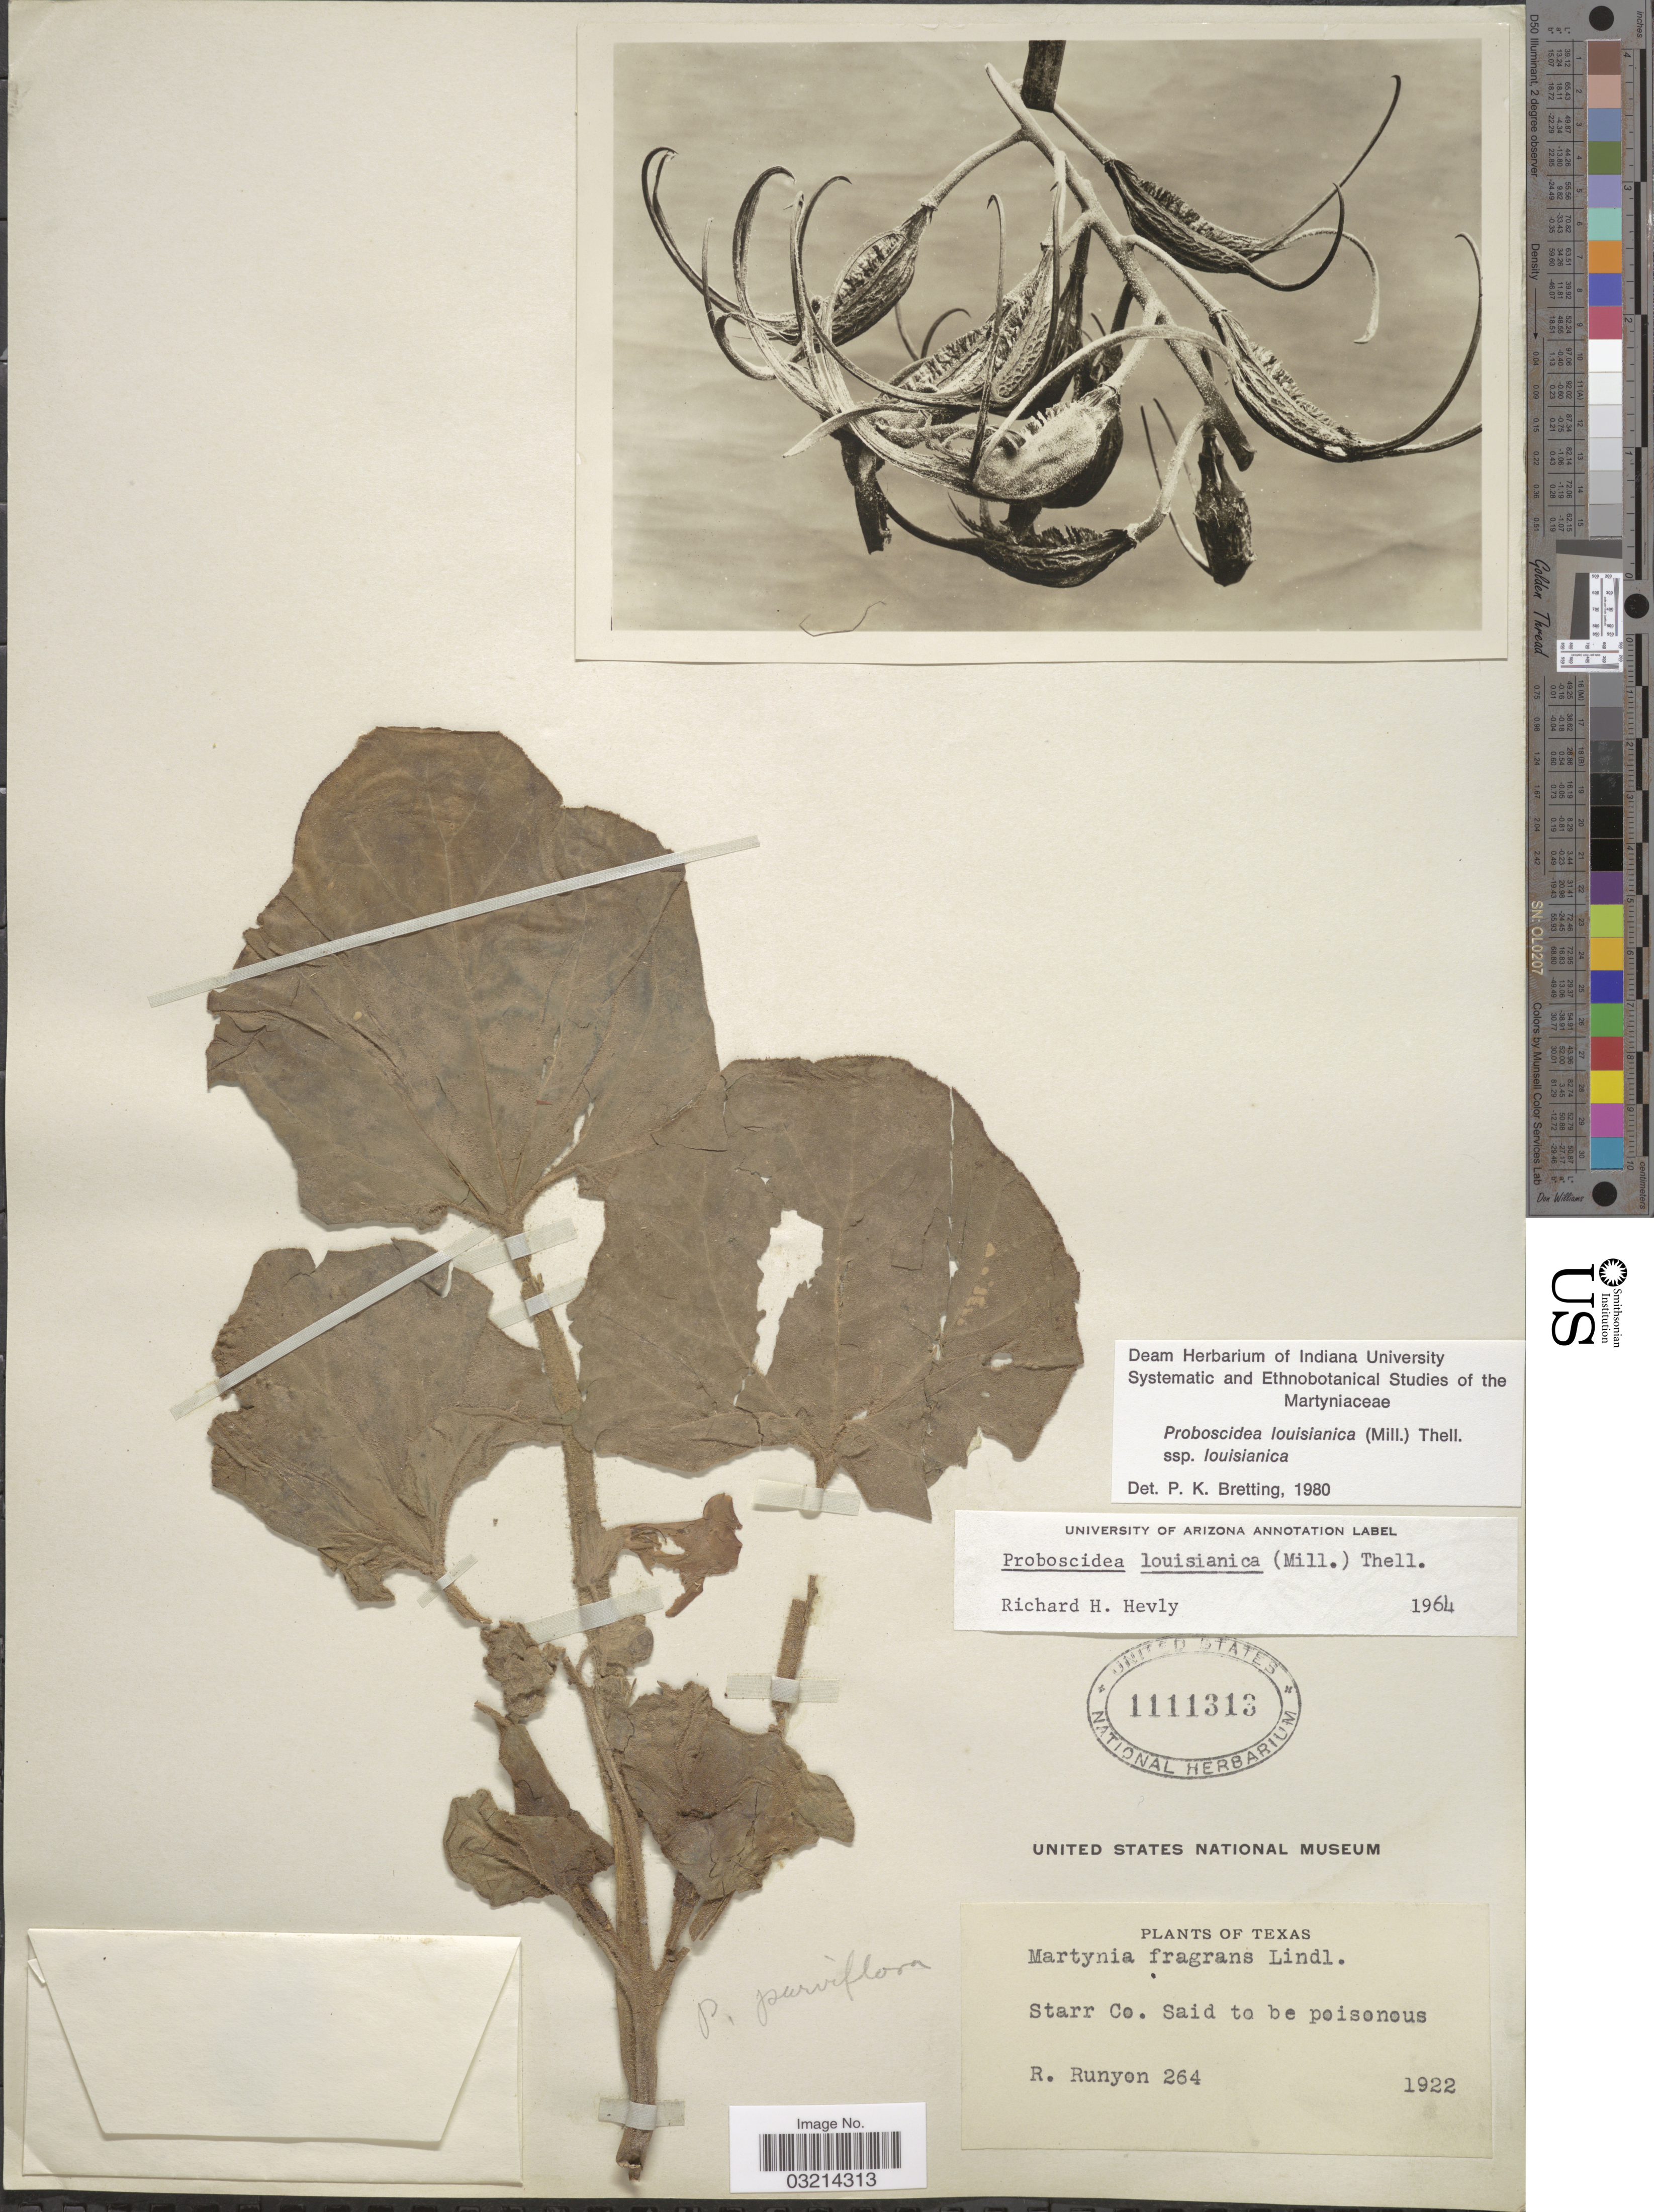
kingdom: Plantae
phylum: Tracheophyta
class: Magnoliopsida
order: Lamiales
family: Martyniaceae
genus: Proboscidea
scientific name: Proboscidea louisianica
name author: Thell.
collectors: R. Runyon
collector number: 264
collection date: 1922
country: United States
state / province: Texas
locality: Starr Co.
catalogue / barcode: US 1111313